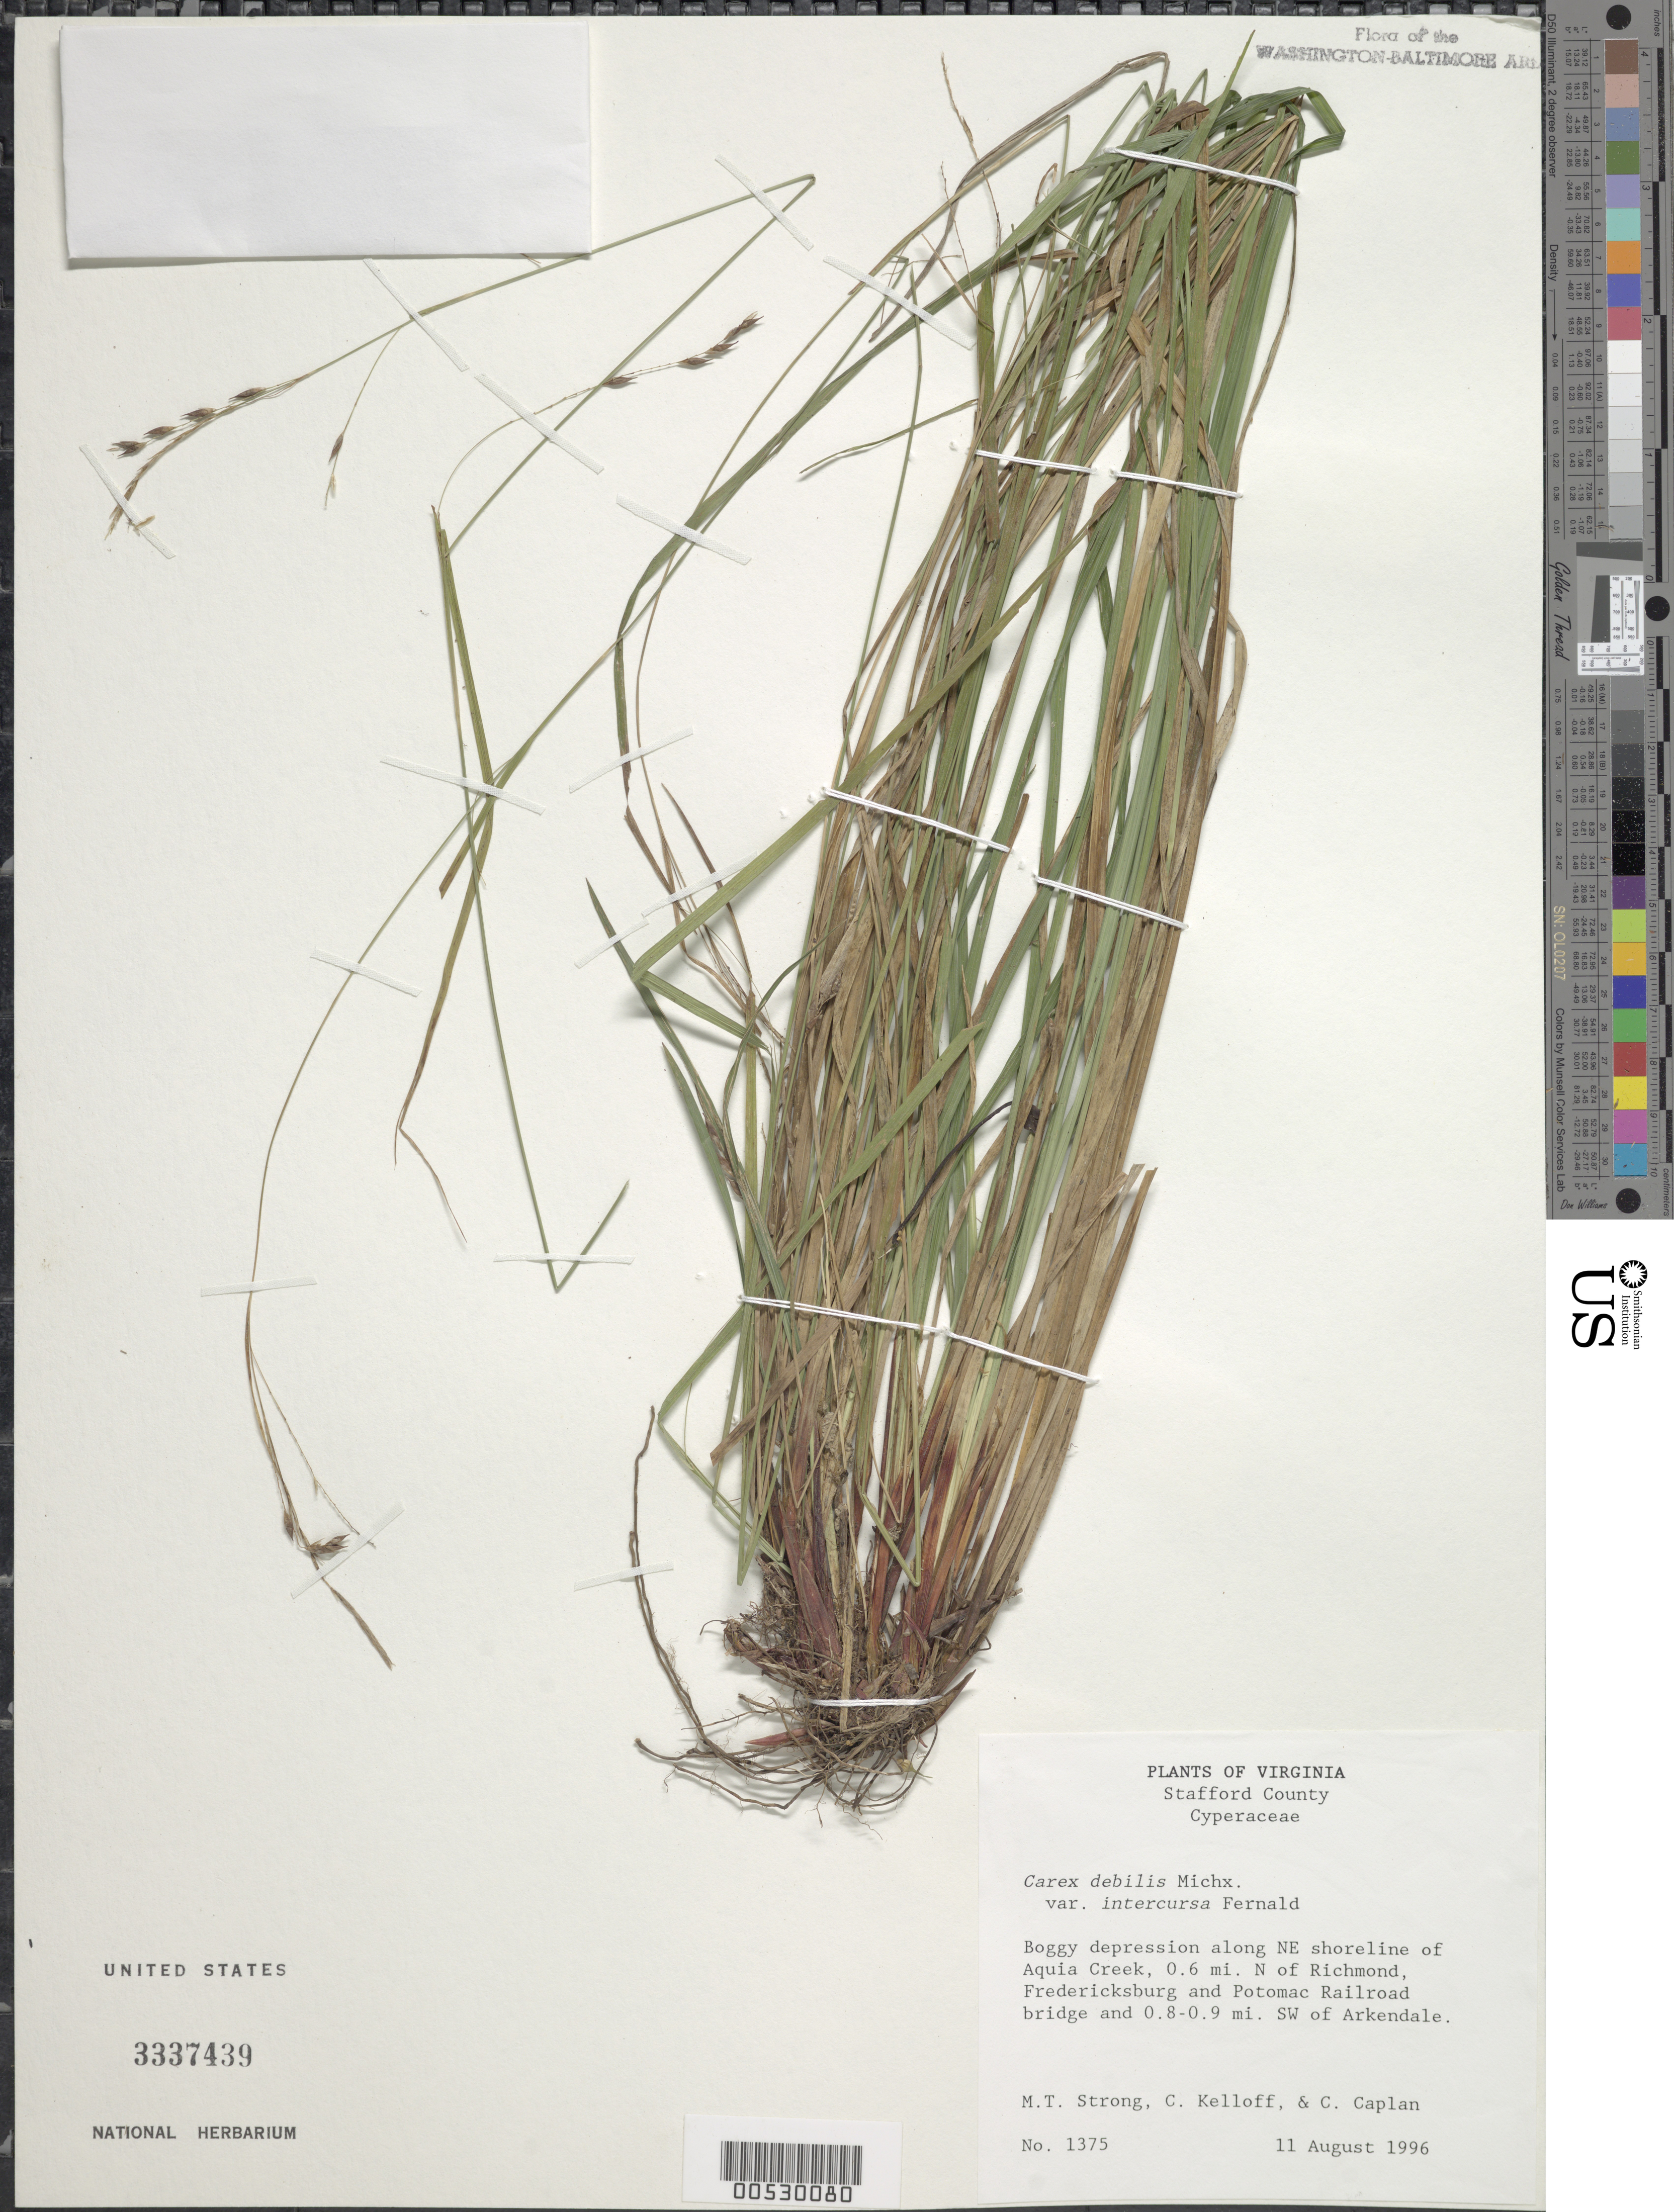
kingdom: Plantae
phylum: Tracheophyta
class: Liliopsida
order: Poales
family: Cyperaceae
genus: Carex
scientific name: Carex debilis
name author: Michx.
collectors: M. T. Strong, C. L. Kelloff & C. Caplan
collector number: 1375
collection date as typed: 11 Aug 1996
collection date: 1996-08-11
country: United States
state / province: Virginia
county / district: Stafford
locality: NE shoreline of Aquia Creek, N of Richmond, Frederickburg and Potomac Railroad Bridge, SW of Arkendale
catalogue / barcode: US 3337439